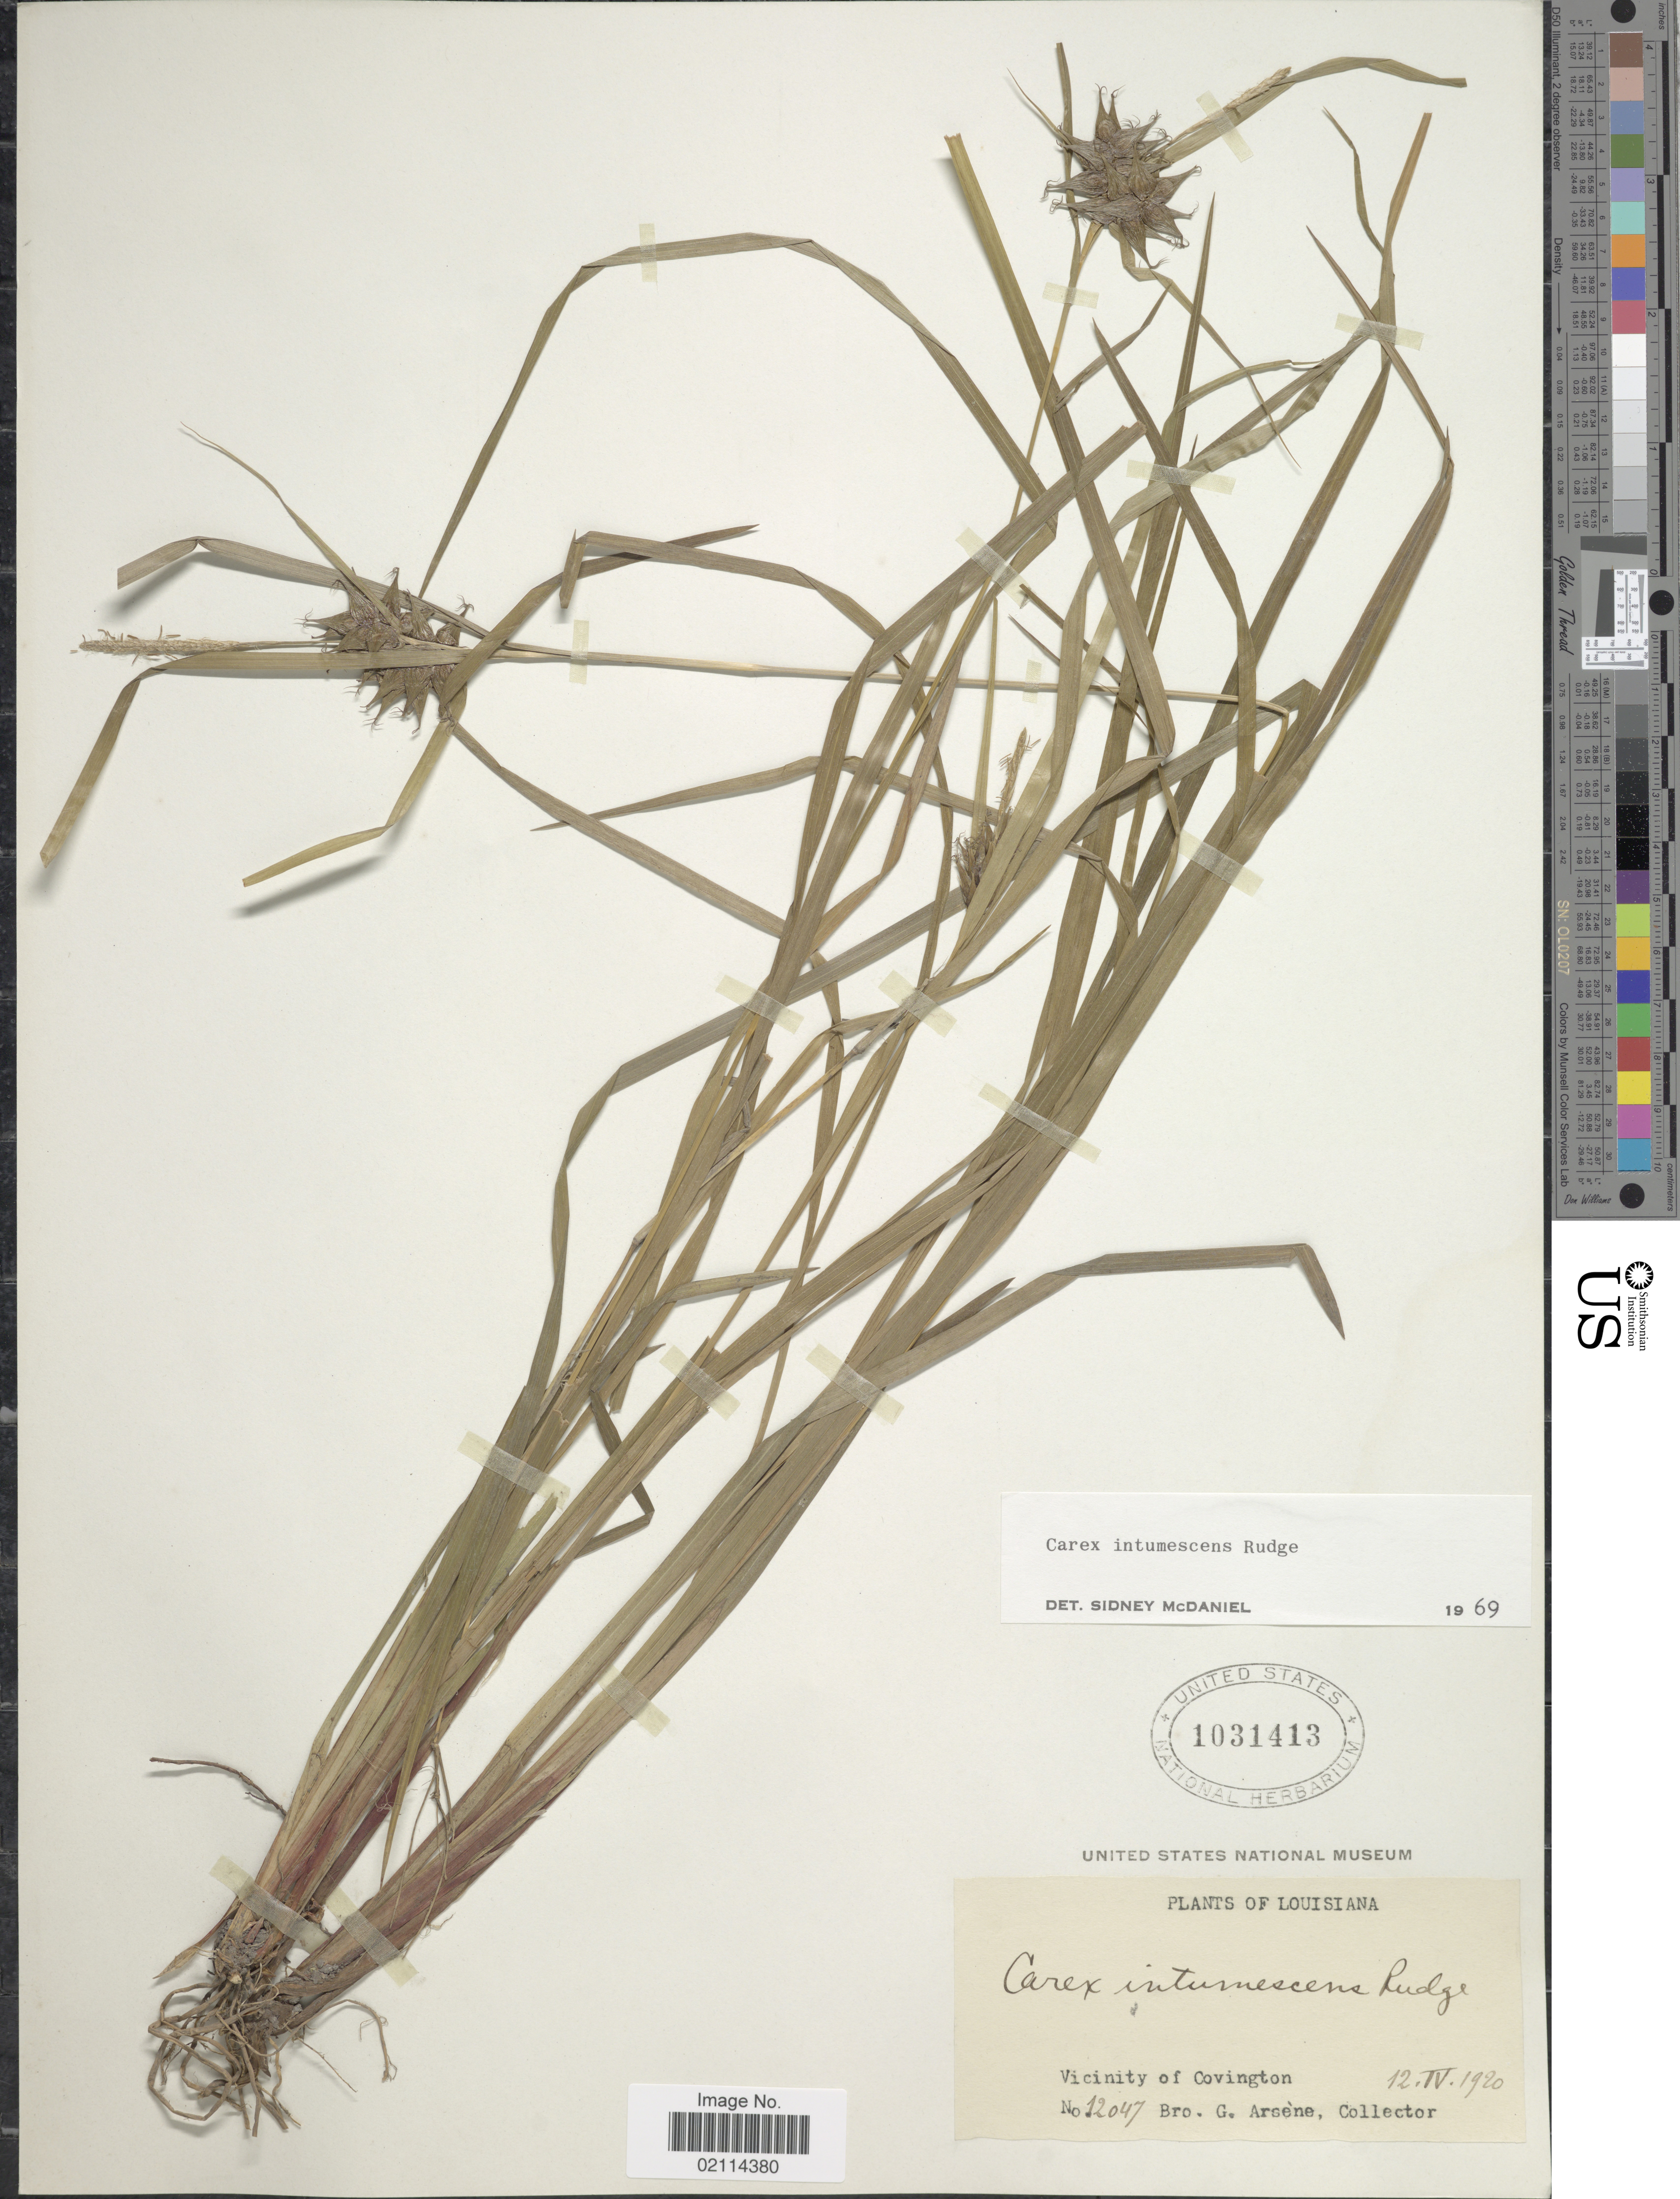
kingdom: Plantae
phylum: Tracheophyta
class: Liliopsida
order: Poales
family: Cyperaceae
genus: Carex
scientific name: Carex intumescens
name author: Rudge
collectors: Bro. G. Arsène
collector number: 12047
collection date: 1920-04-12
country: United States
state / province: Louisiana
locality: Vicinity of Covington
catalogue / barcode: US 1031413